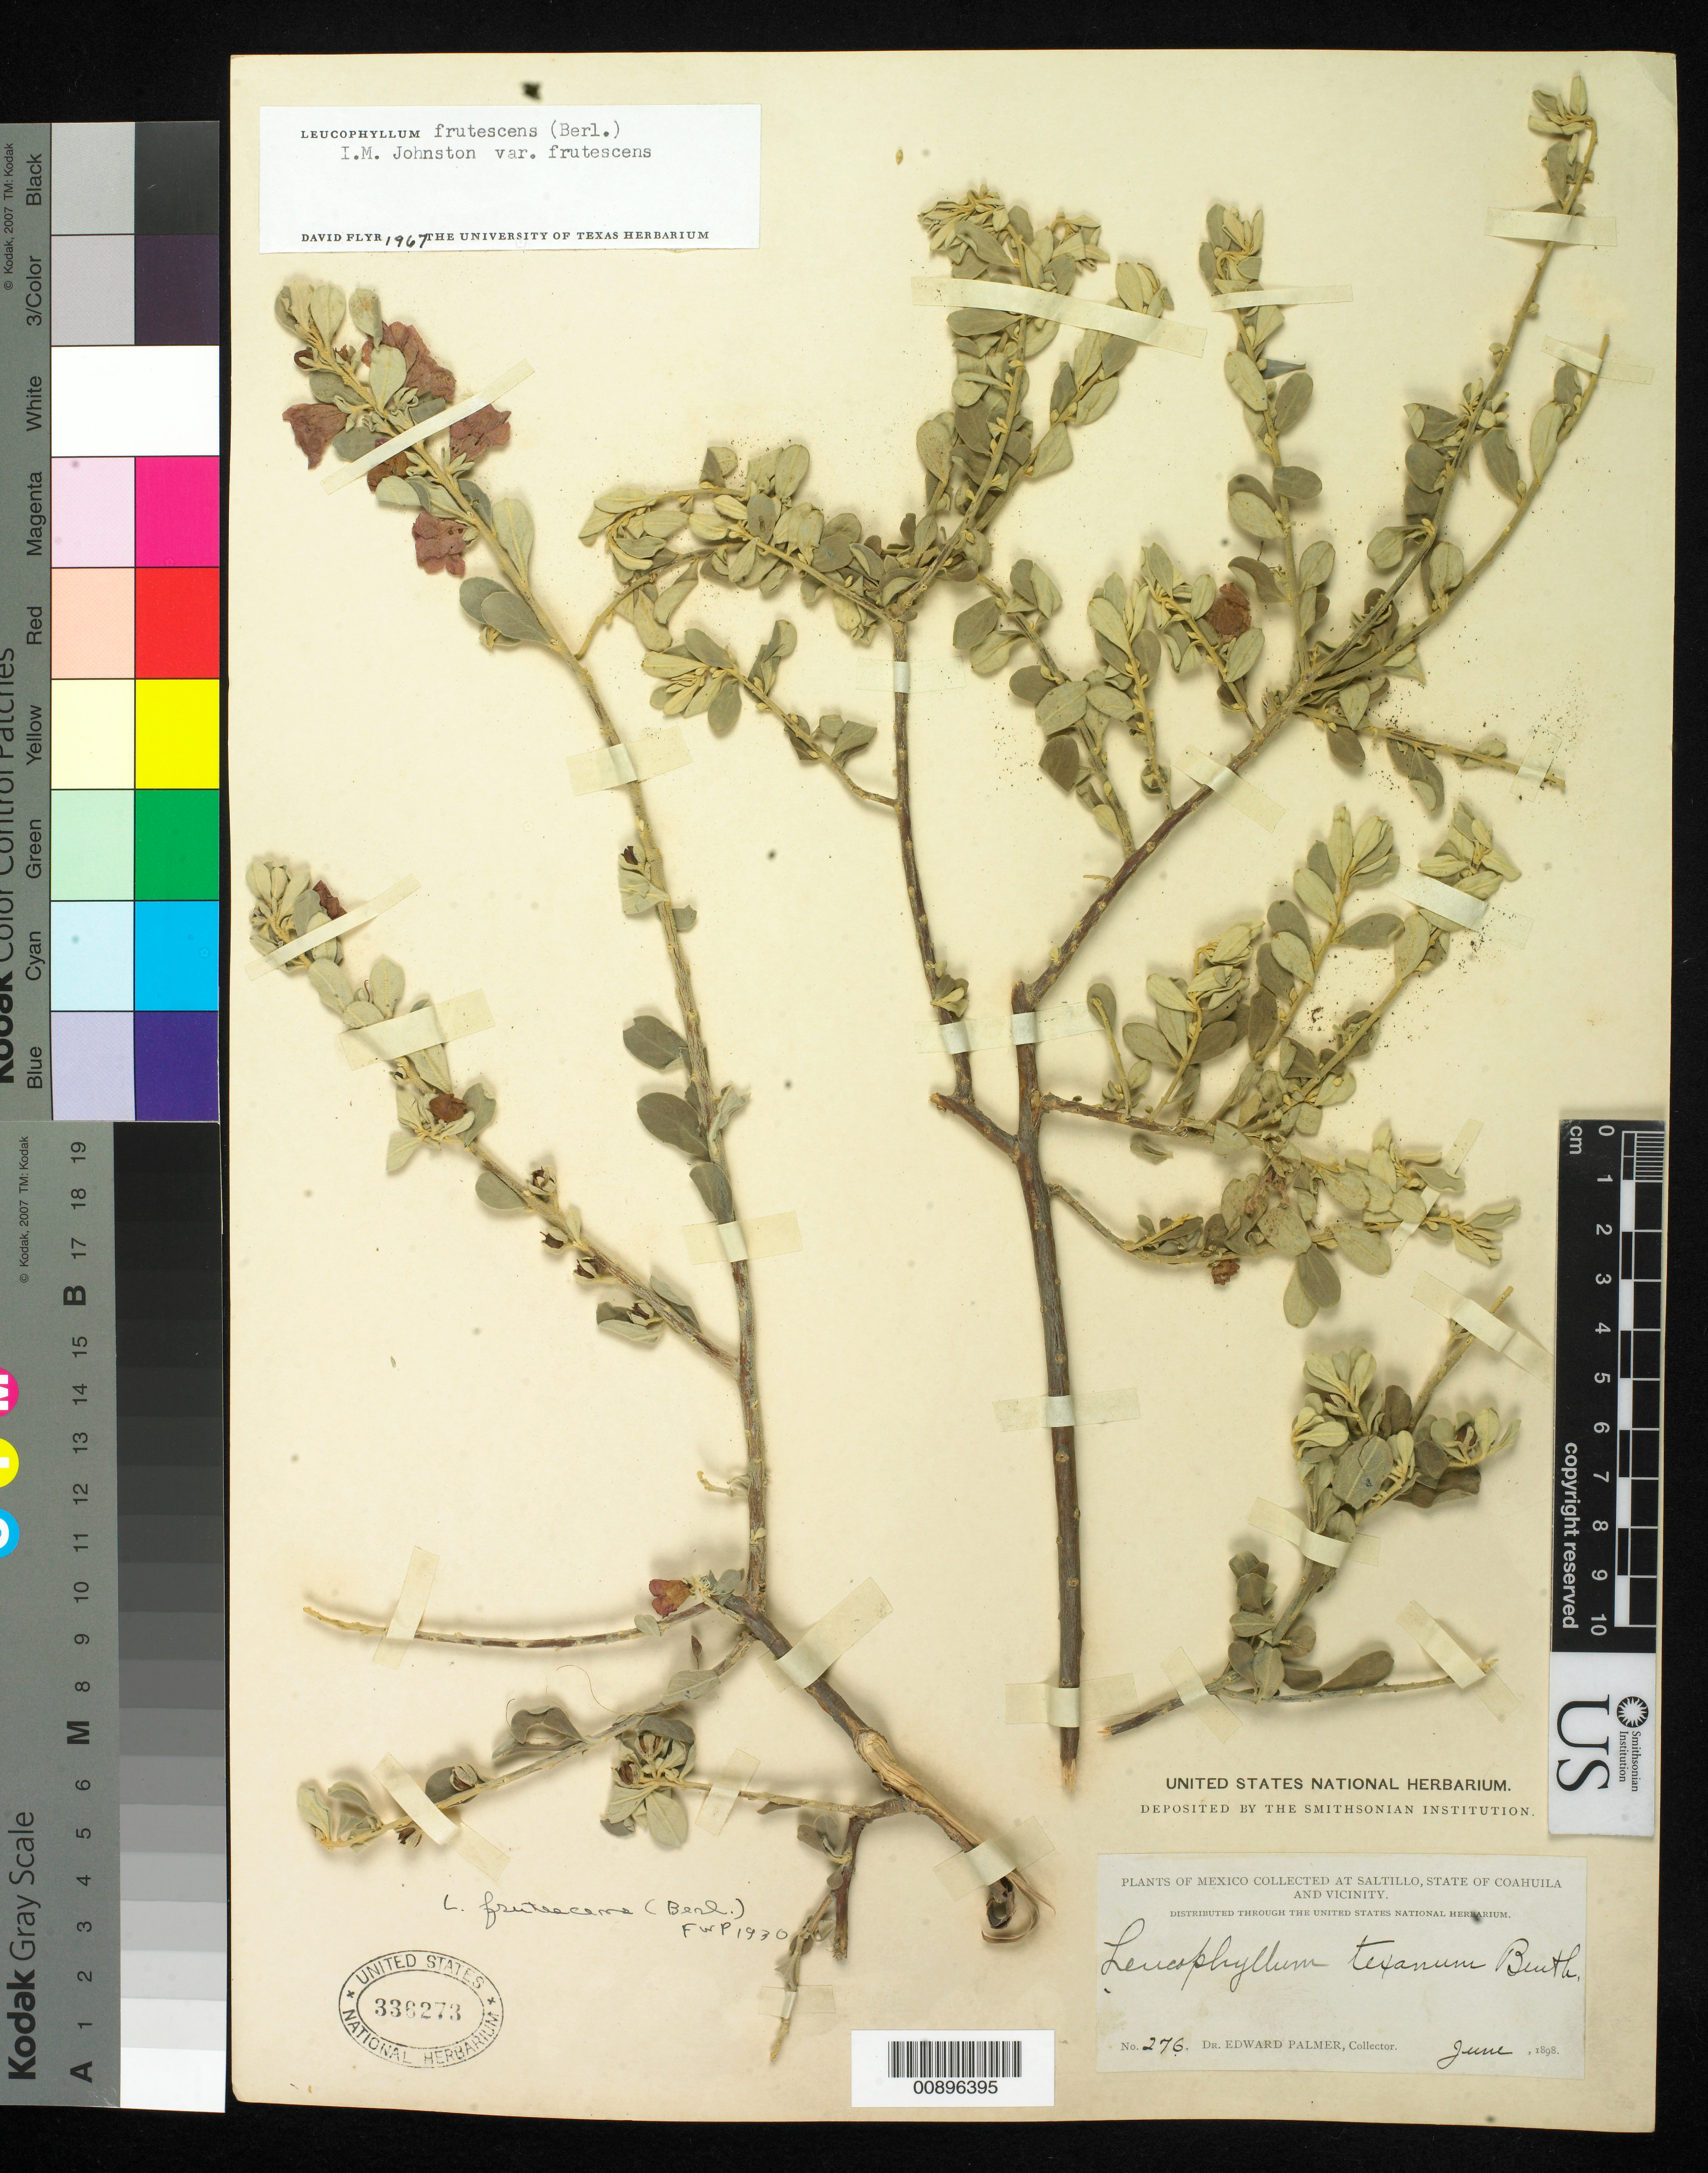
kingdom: Plantae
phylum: Tracheophyta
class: Magnoliopsida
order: Lamiales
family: Scrophulariaceae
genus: Leucophyllum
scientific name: Leucophyllum frutescens var. frutescens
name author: (Berland.) I.M. Johnst.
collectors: E. Palmer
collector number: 276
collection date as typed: Jun 1898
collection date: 1898-06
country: Mexico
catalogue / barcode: US 336273